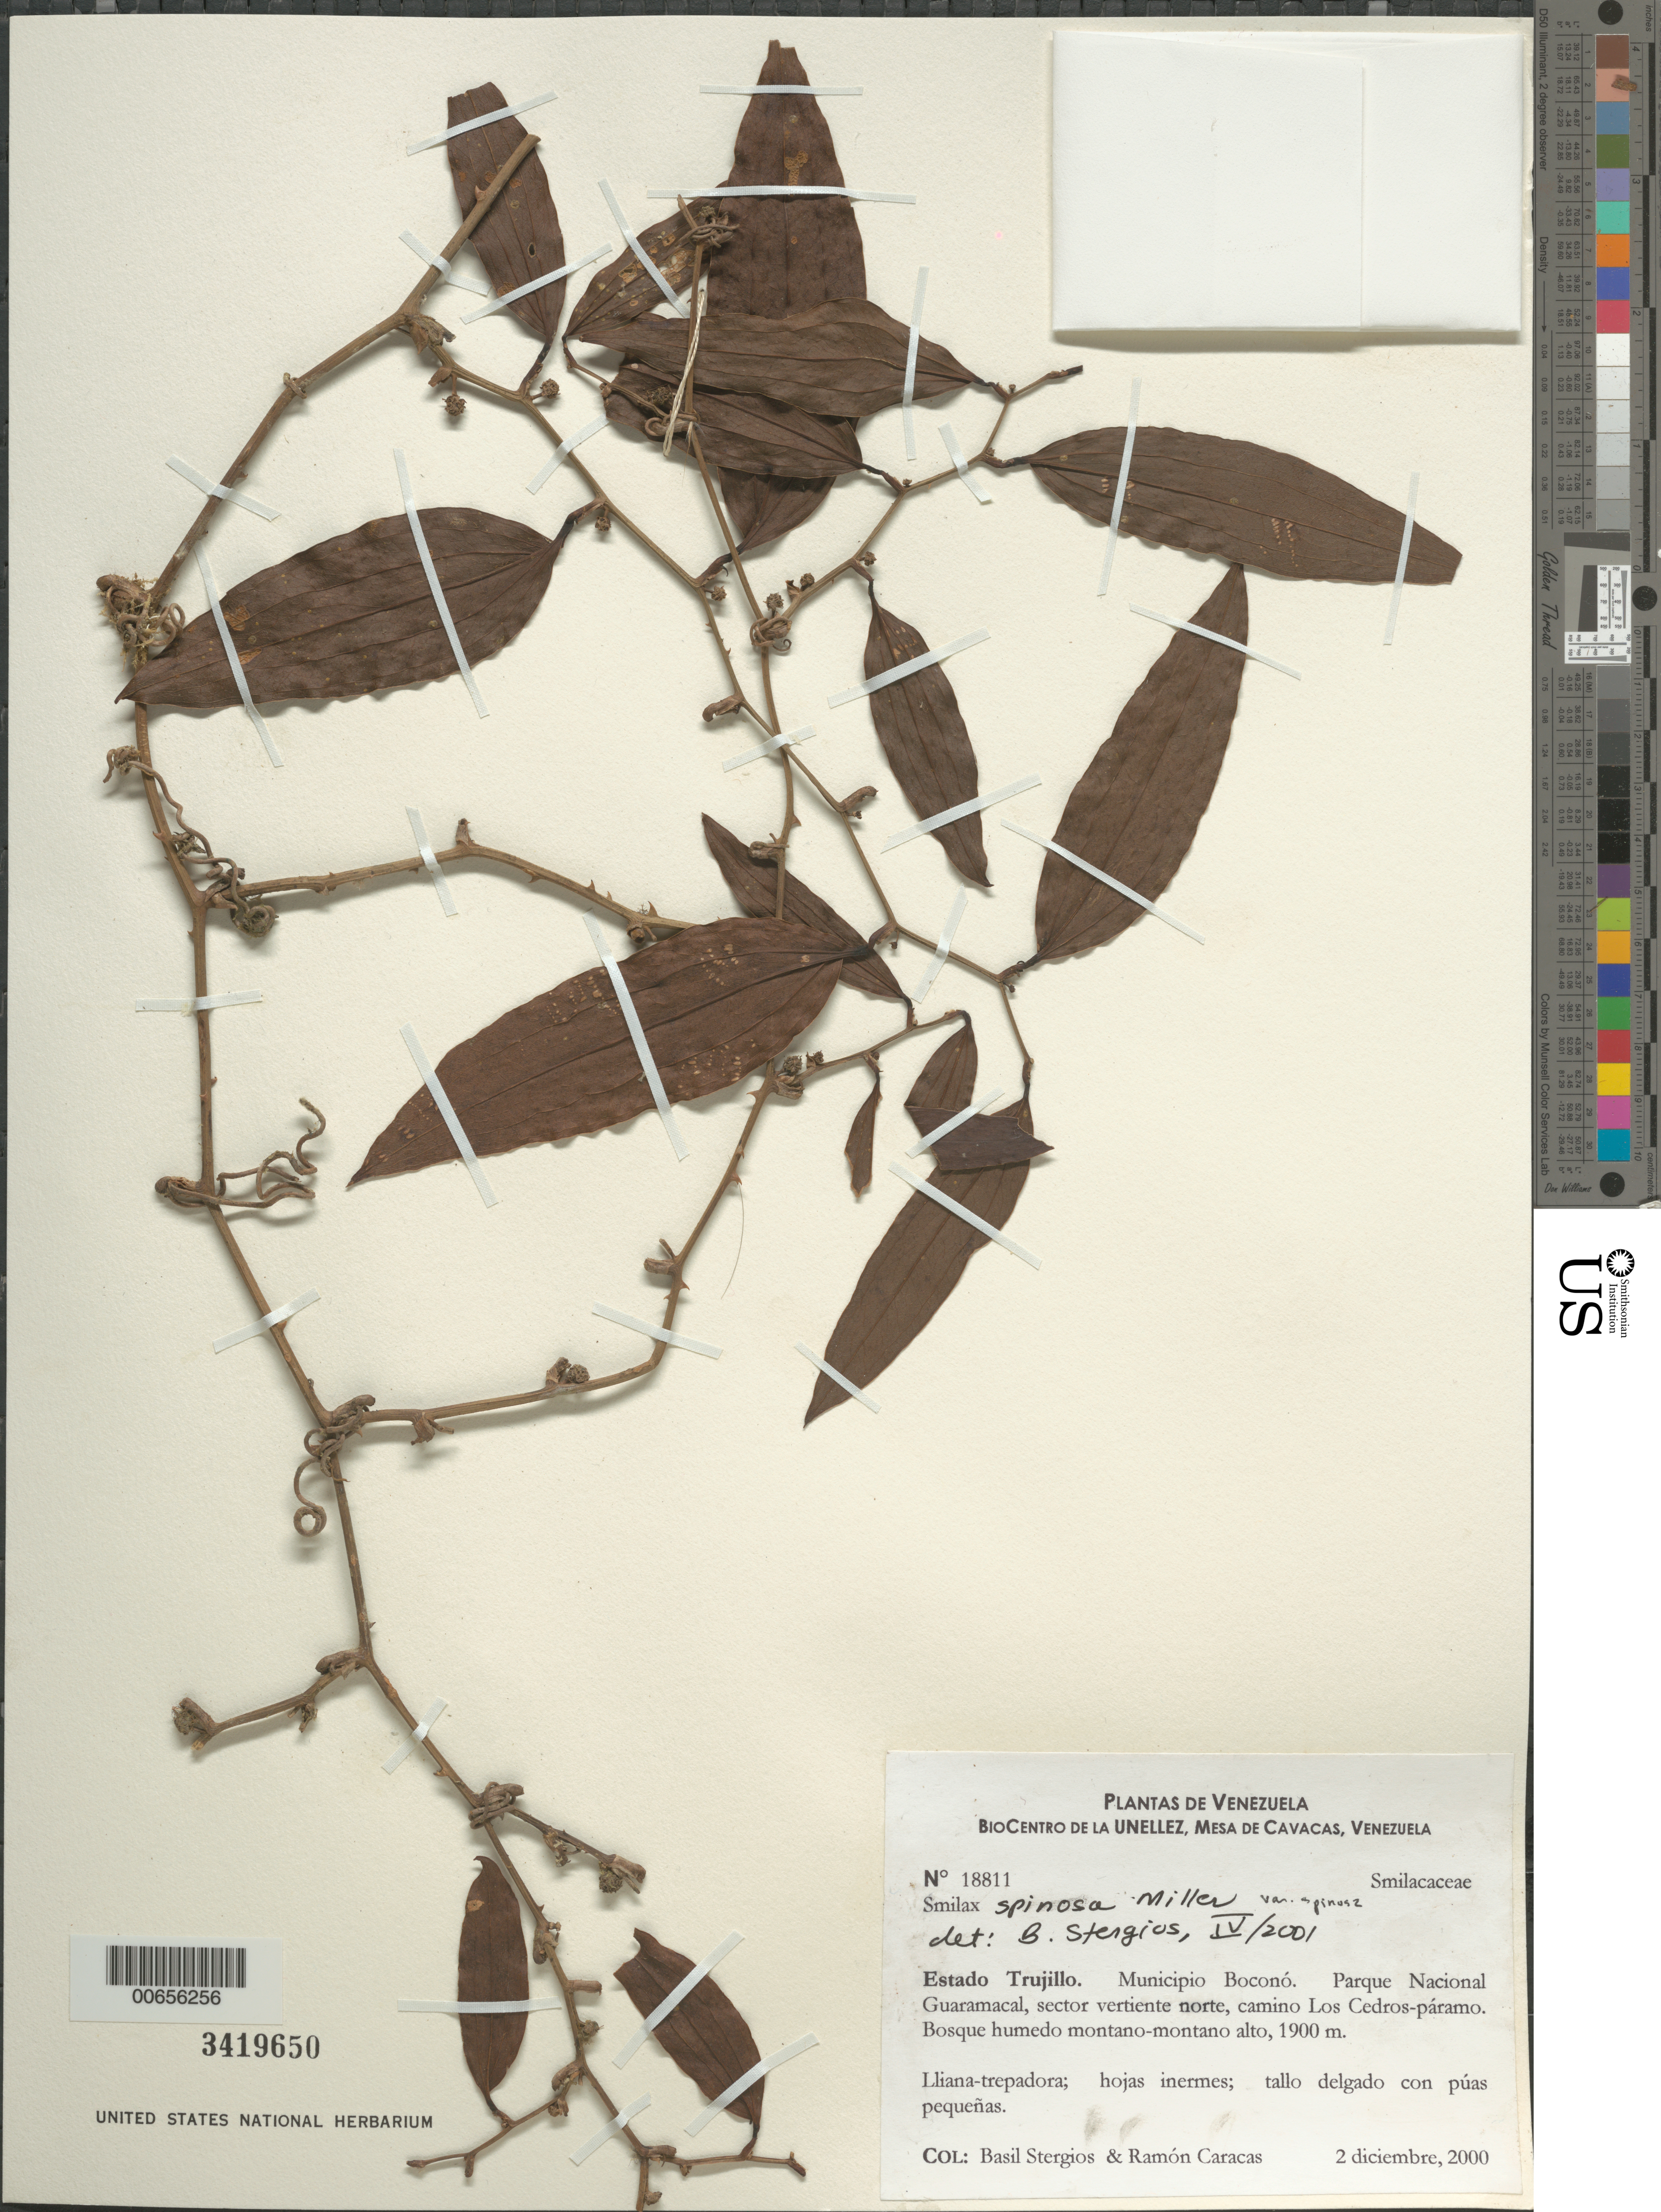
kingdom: Plantae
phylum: Tracheophyta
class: Liliopsida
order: Liliales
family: Smilacaceae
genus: Smilax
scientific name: Smilax spinosa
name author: Mill.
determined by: Dorr, L. J., (BOT), Smithsonian Institution - National Museum of Natural History (UNITED STATES)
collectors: B. G. Stergios & R. Caracas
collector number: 18811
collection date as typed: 02 Dec 2000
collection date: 2000-12-02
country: Venezuela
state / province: Trujillo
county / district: Boconó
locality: Parque Nacional Guaramacal, vertiente N, camino Los Cedros-páramo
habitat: Bosque húmedo montano-montano alto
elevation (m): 1900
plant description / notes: CUVC, PORT, US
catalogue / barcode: US 3419650